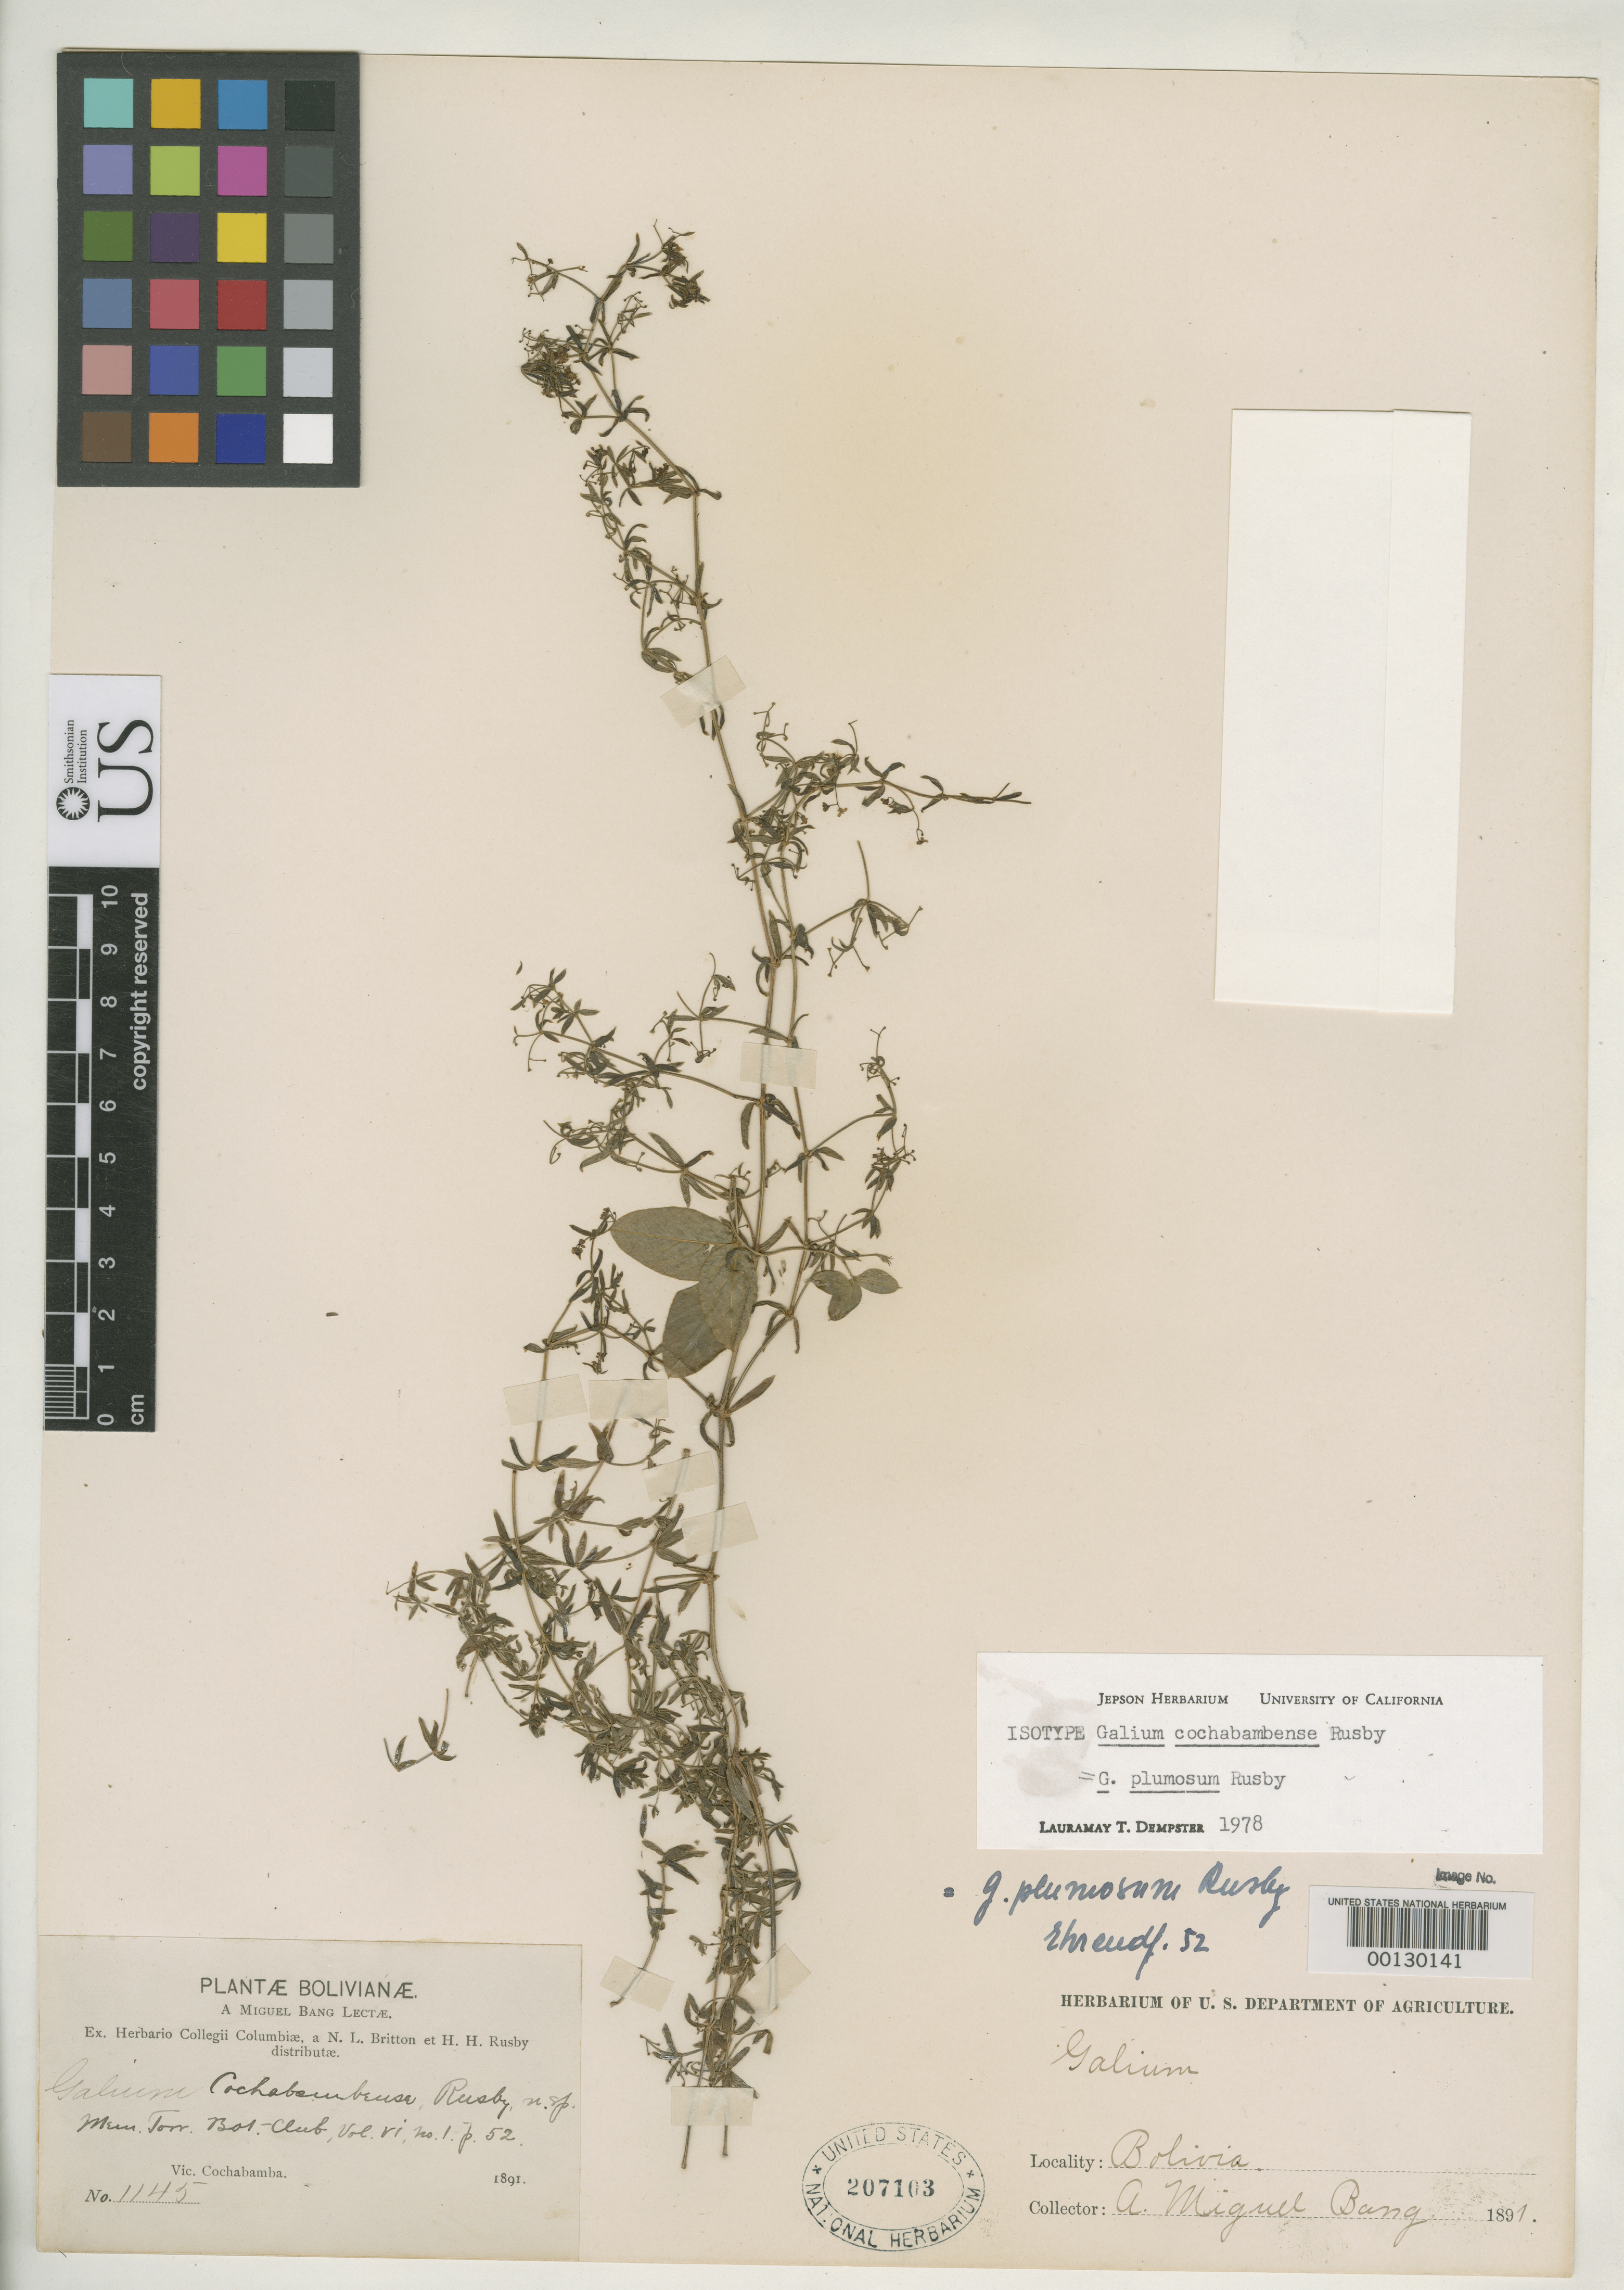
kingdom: Plantae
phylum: Tracheophyta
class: Magnoliopsida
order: Gentianales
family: Rubiaceae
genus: Galium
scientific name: Galium cochabambense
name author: Rusby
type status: Isotype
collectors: M. Bang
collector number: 1145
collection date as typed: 1891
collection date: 1891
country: Bolivia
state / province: Cochabamba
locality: Vic. Cochabamba.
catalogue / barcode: US 207103